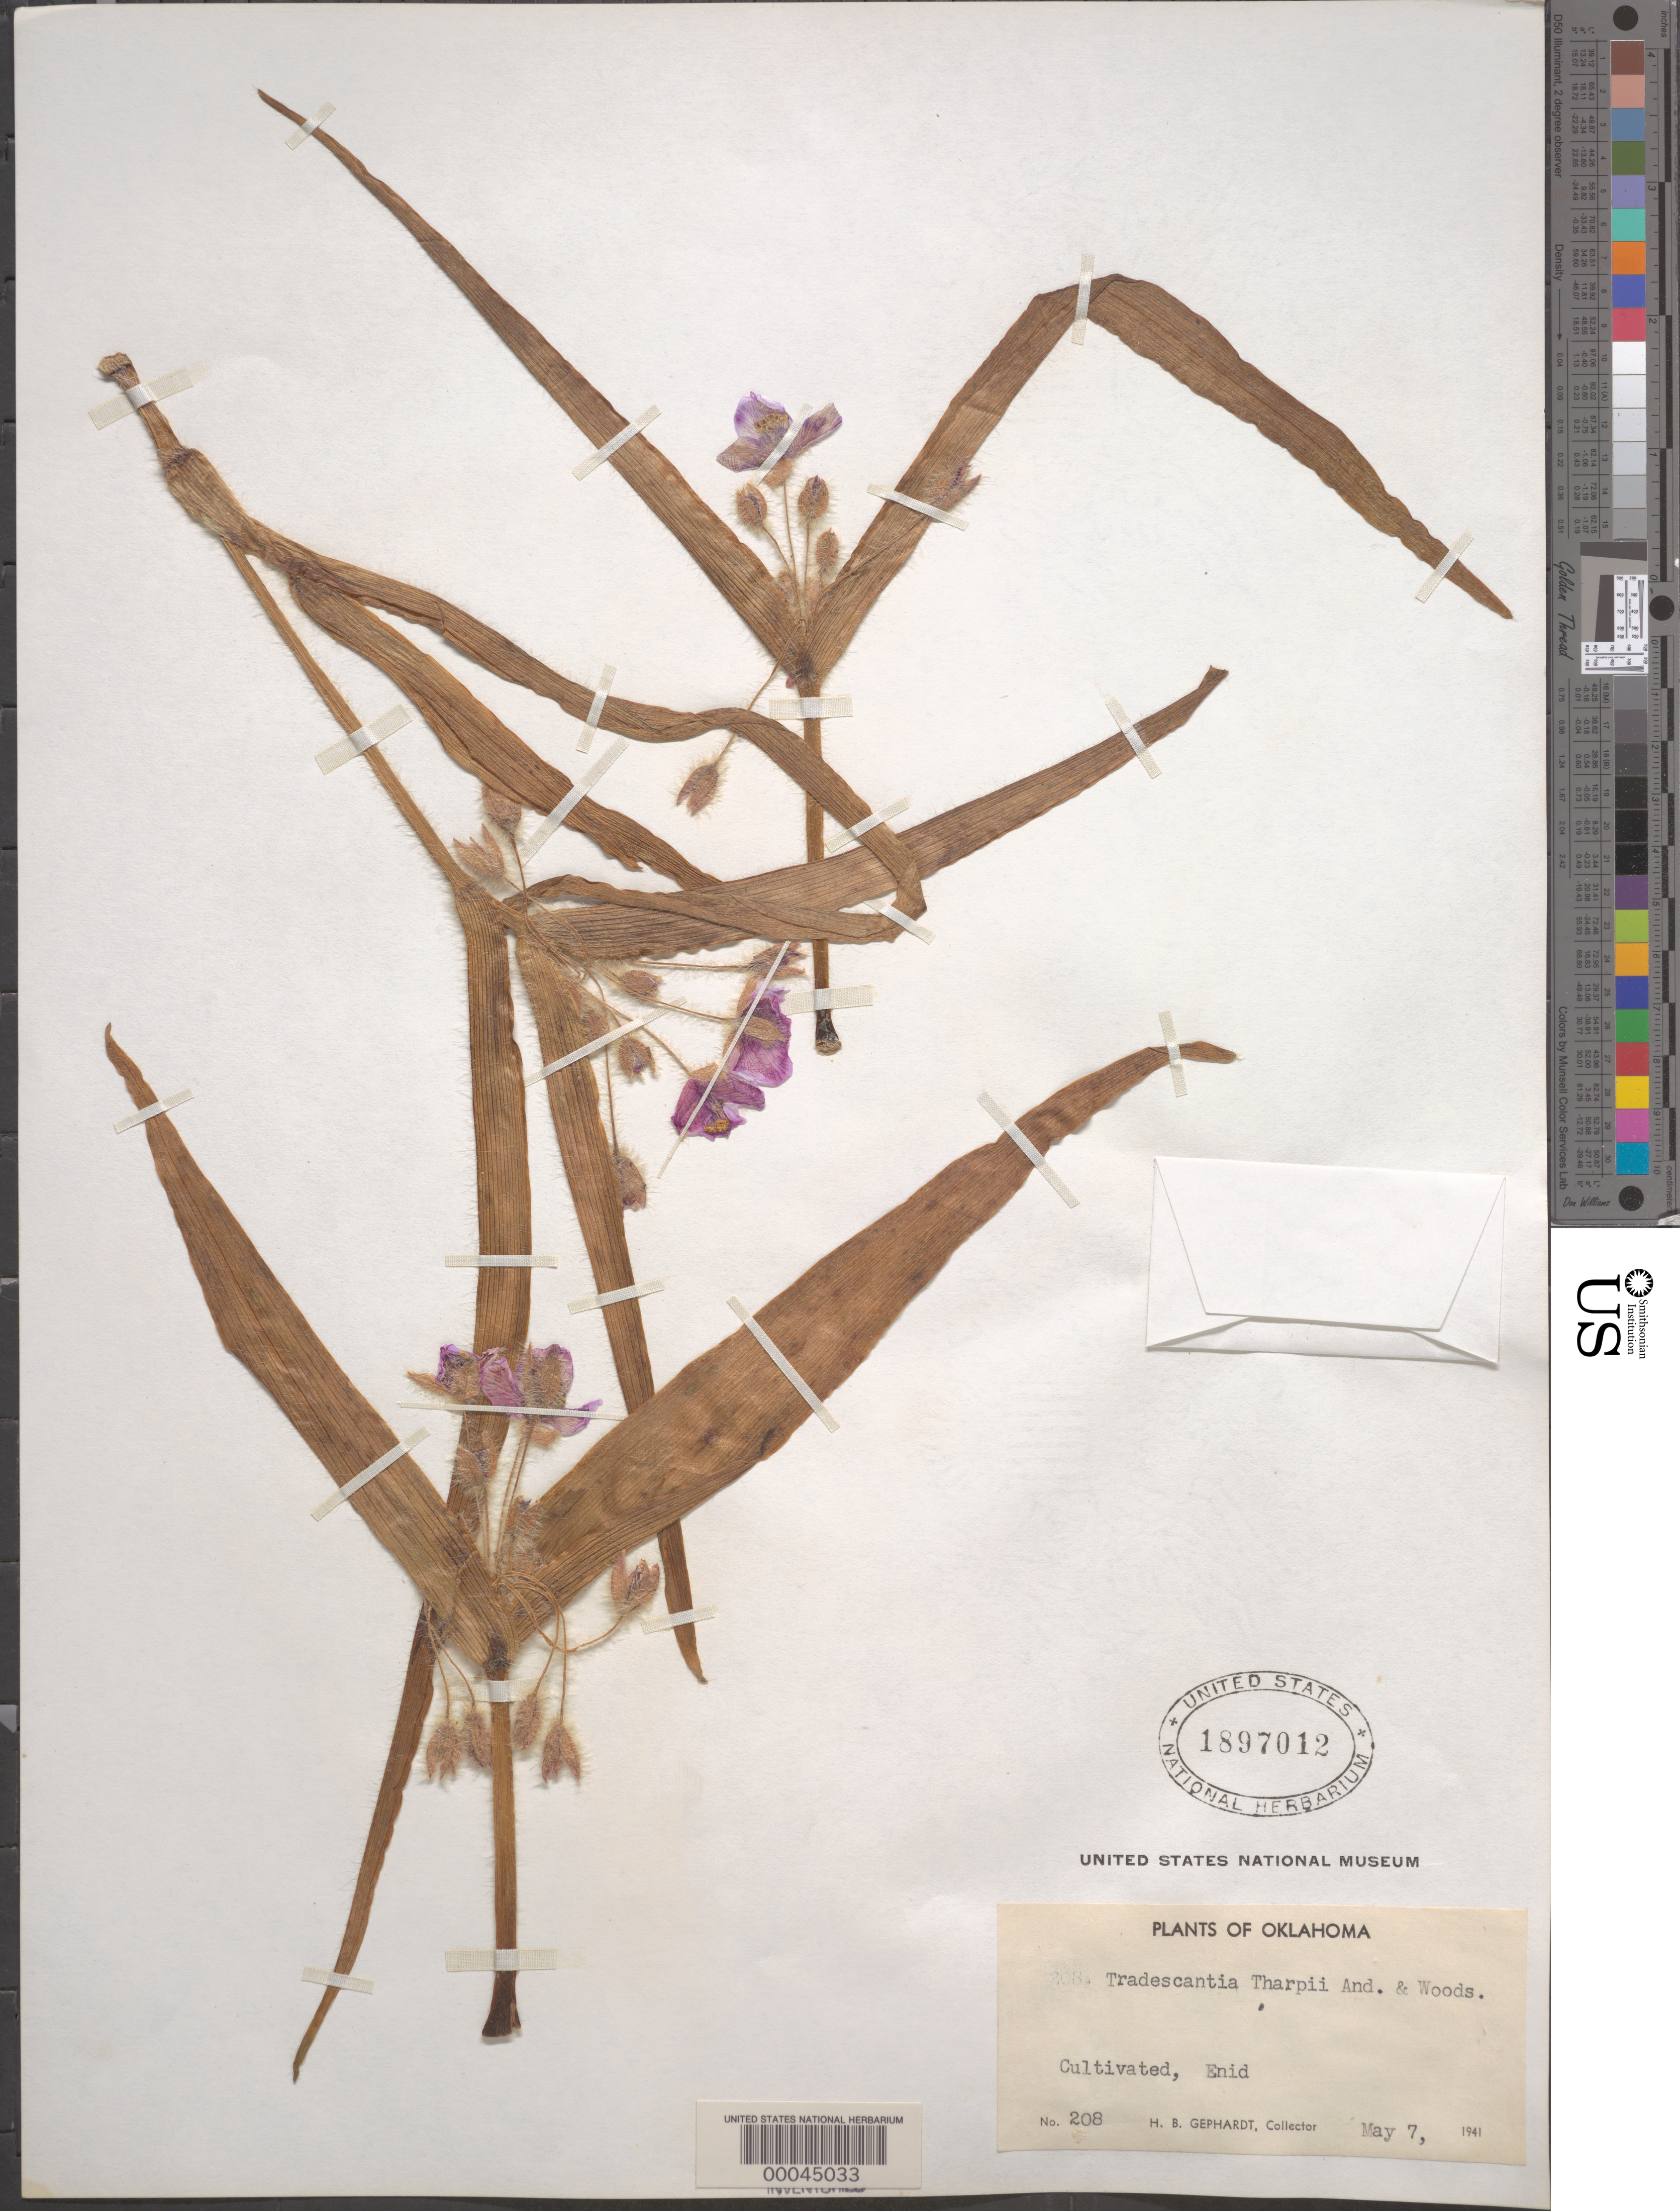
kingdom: Plantae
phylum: Tracheophyta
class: Liliopsida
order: Commelinales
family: Commelinaceae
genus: Tradescantia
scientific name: Tradescantia tharpii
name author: E.S. Anderson & Woodson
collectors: H. Gephardt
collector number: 208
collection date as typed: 07 May 1941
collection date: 1941-05-07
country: United States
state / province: Oklahoma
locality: Enid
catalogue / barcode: US 1897012